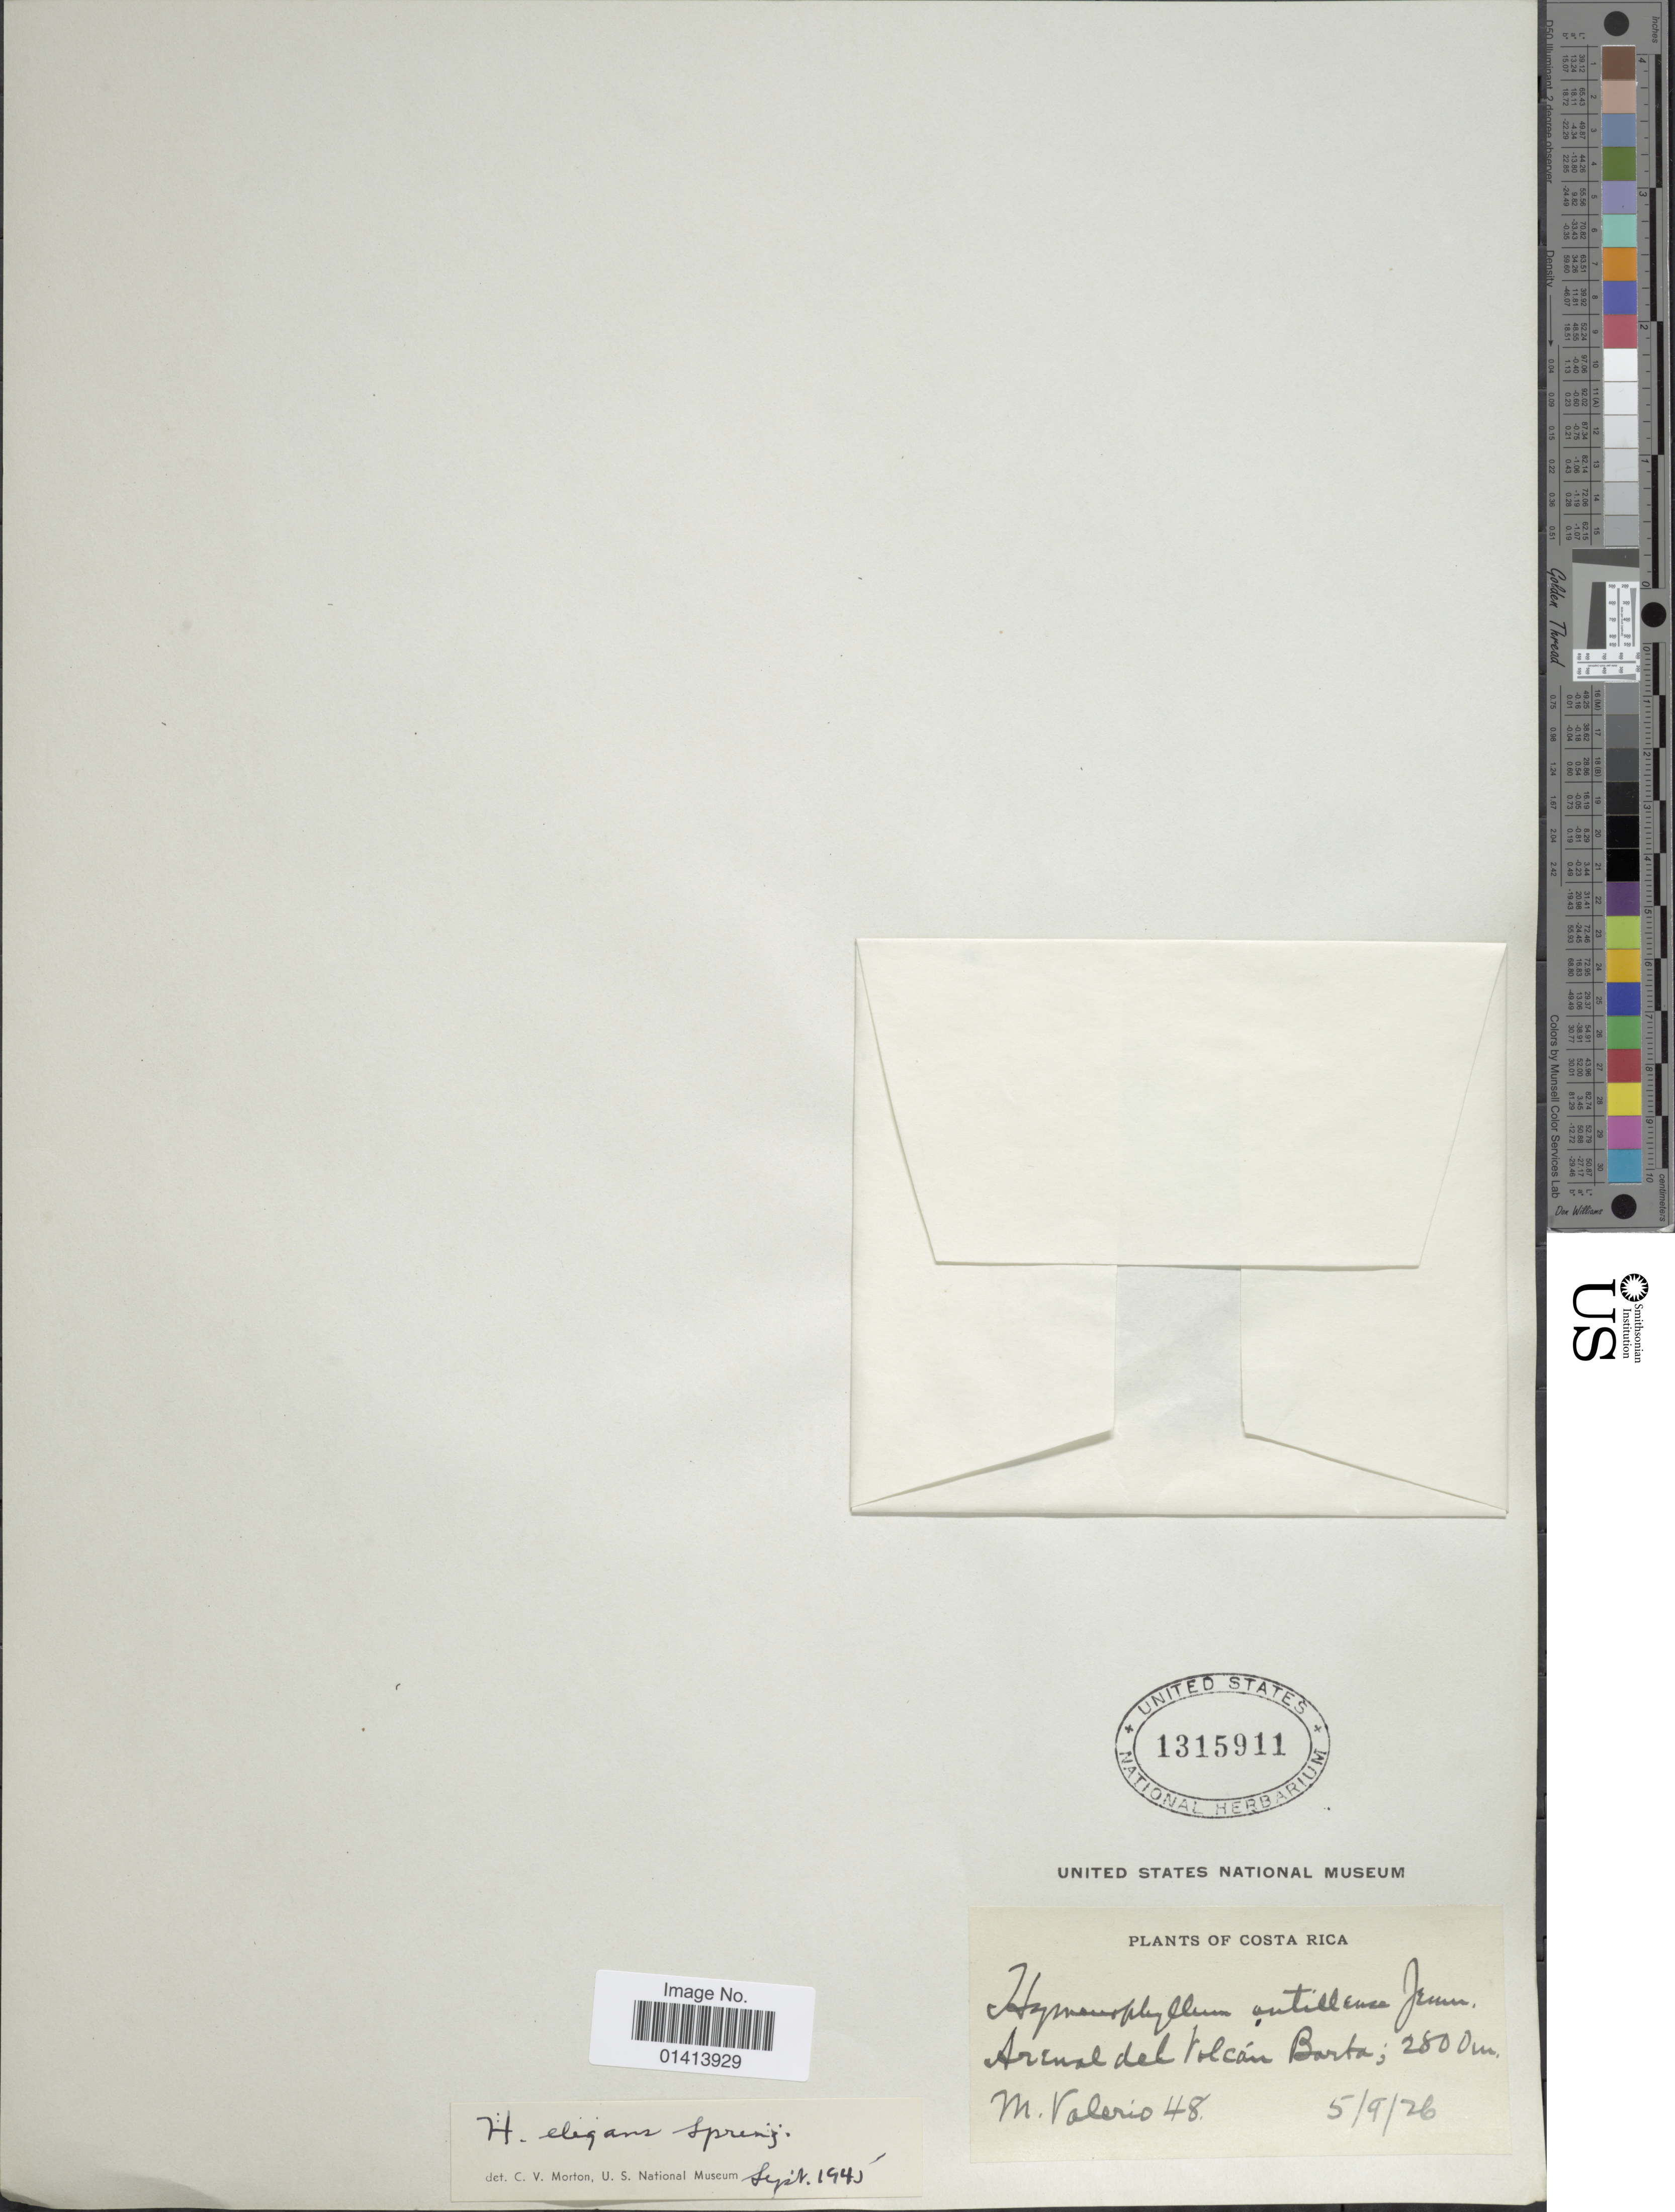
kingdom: Plantae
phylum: Tracheophyta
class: Polypodiopsida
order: Hymenophyllales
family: Hymenophyllaceae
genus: Hymenophyllum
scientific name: Hymenophyllum elegans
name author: Spreng.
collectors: M. Valerio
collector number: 48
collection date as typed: Transcribed d/m/y: 5/9/26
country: Costa Rica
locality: Arenal del Volcán Barba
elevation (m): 2800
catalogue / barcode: US 1315911